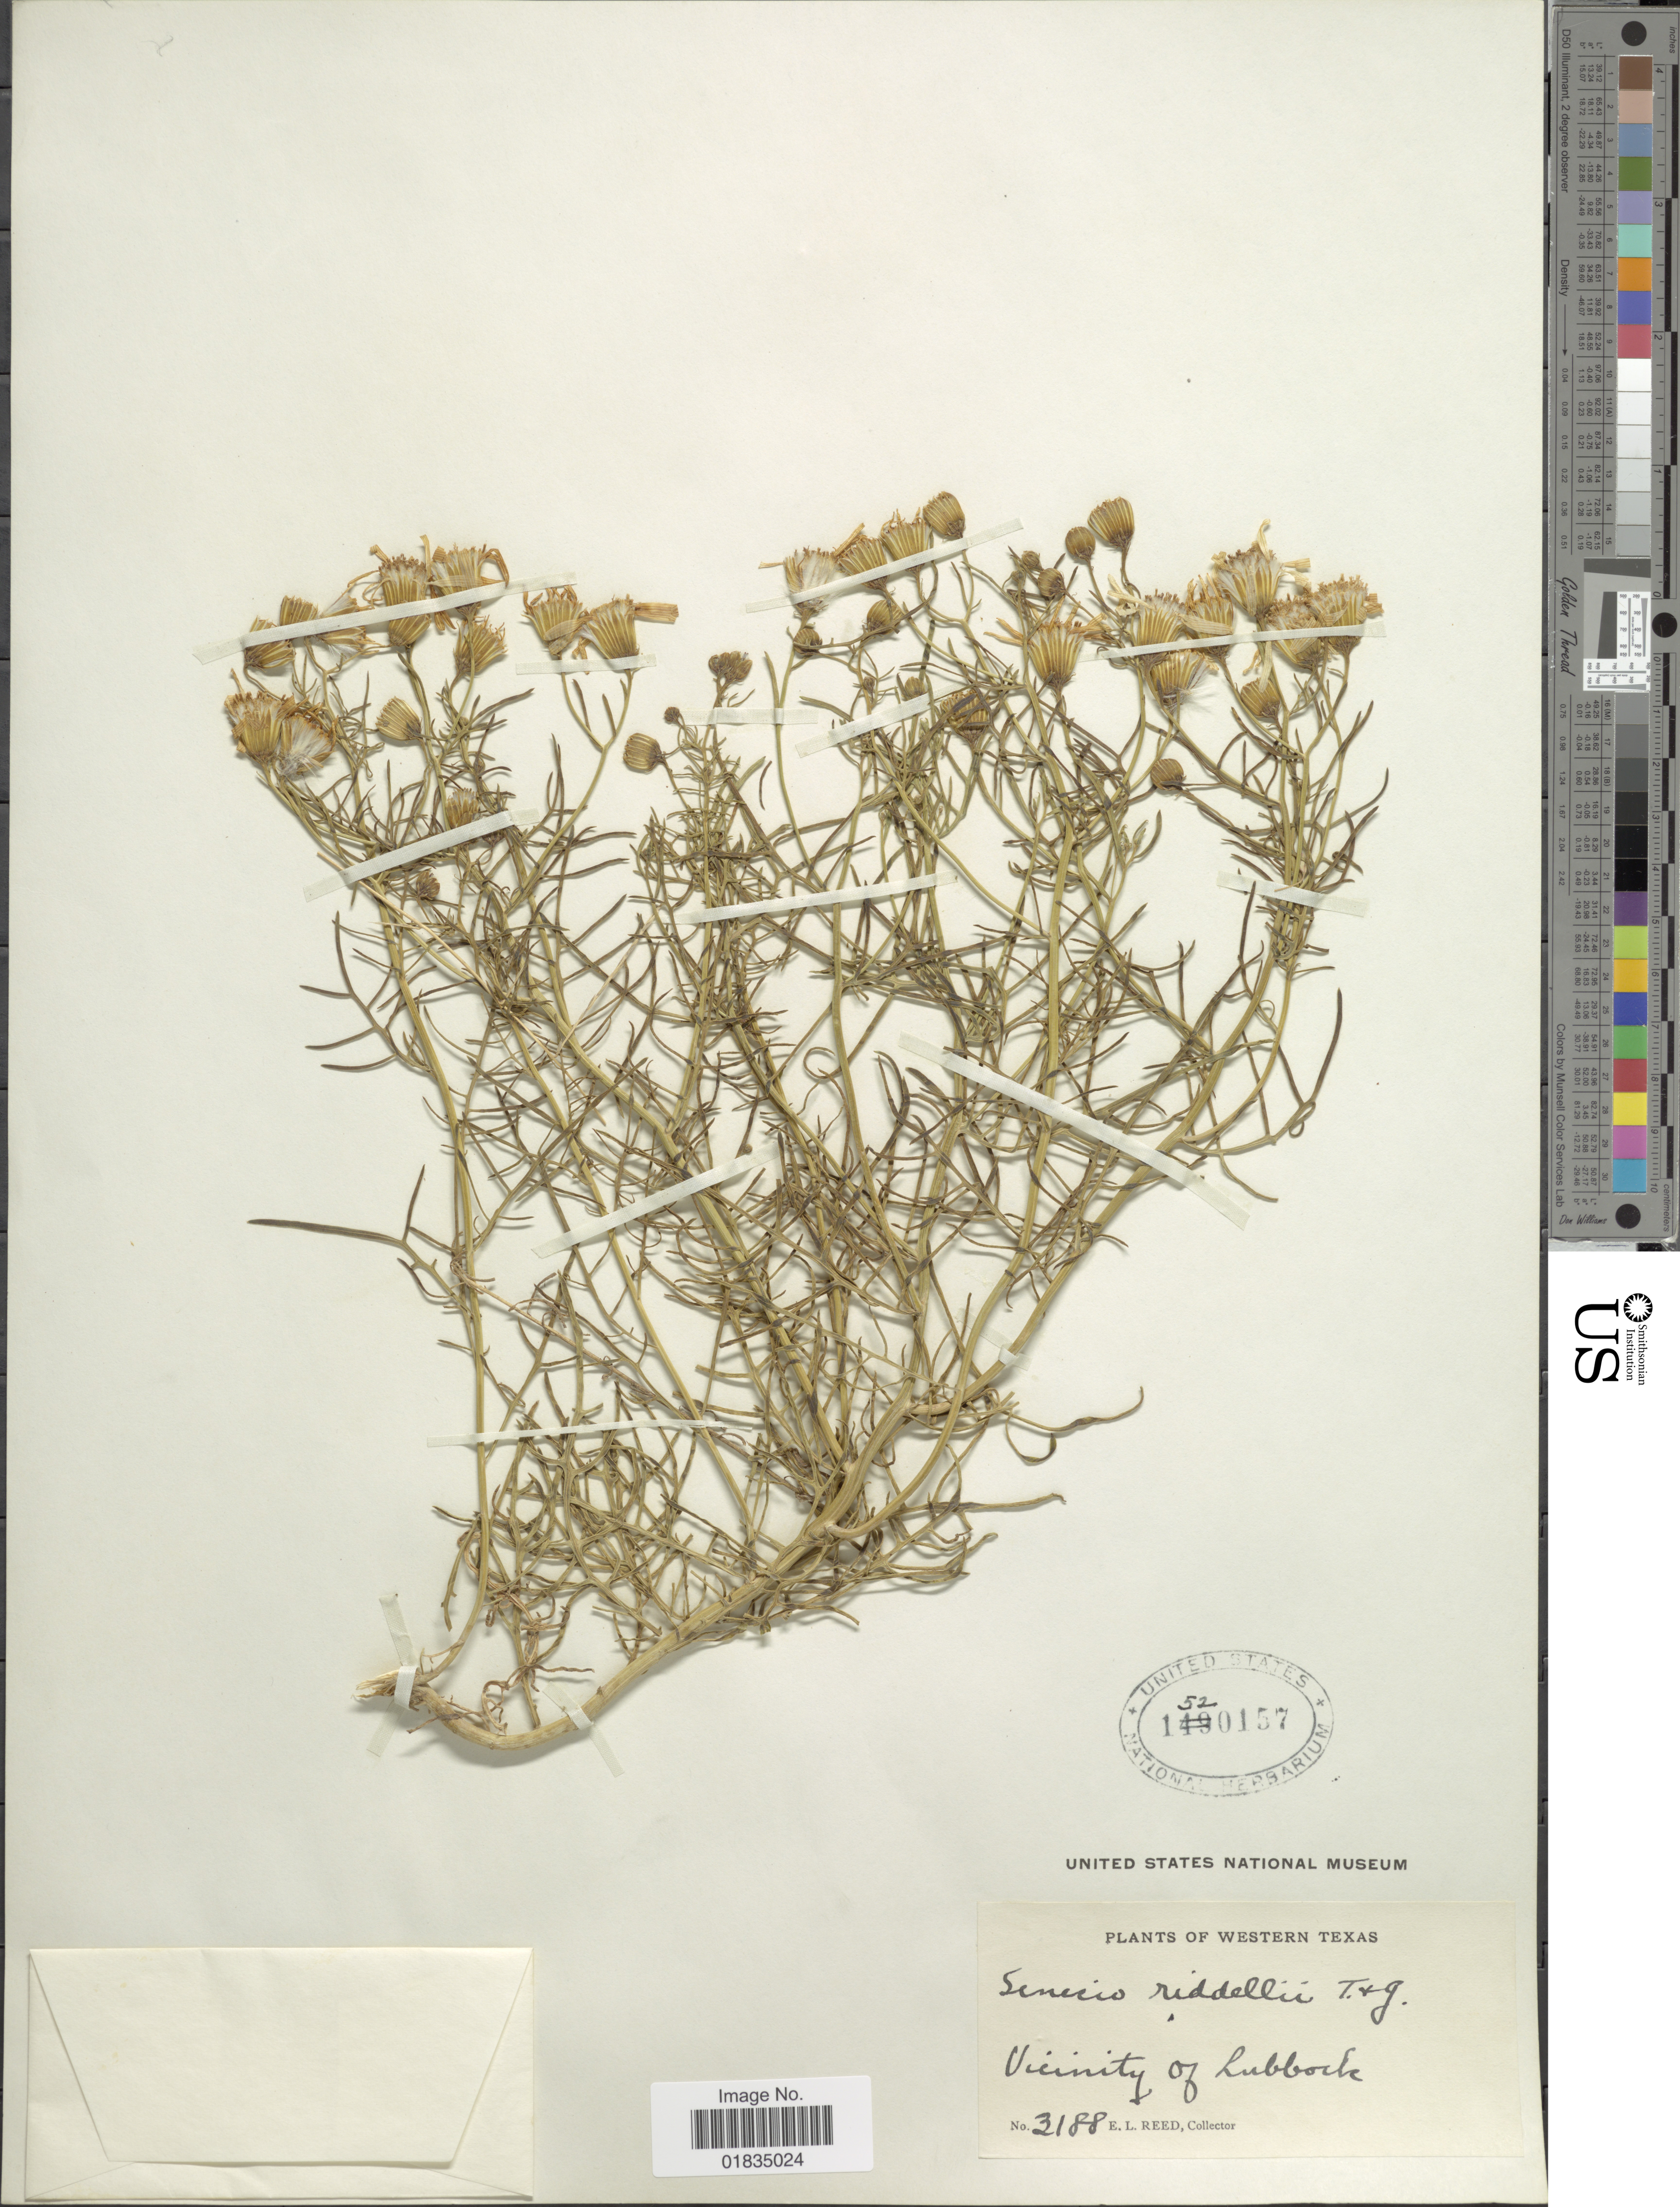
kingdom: Plantae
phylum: Tracheophyta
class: Magnoliopsida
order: Asterales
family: Asteraceae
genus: Senecio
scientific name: Senecio riddellii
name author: Torr. & A. Gray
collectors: E. Reed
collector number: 3188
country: United States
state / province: Texas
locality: Western Texas, Vicinity of Lubbock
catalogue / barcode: US 1520157